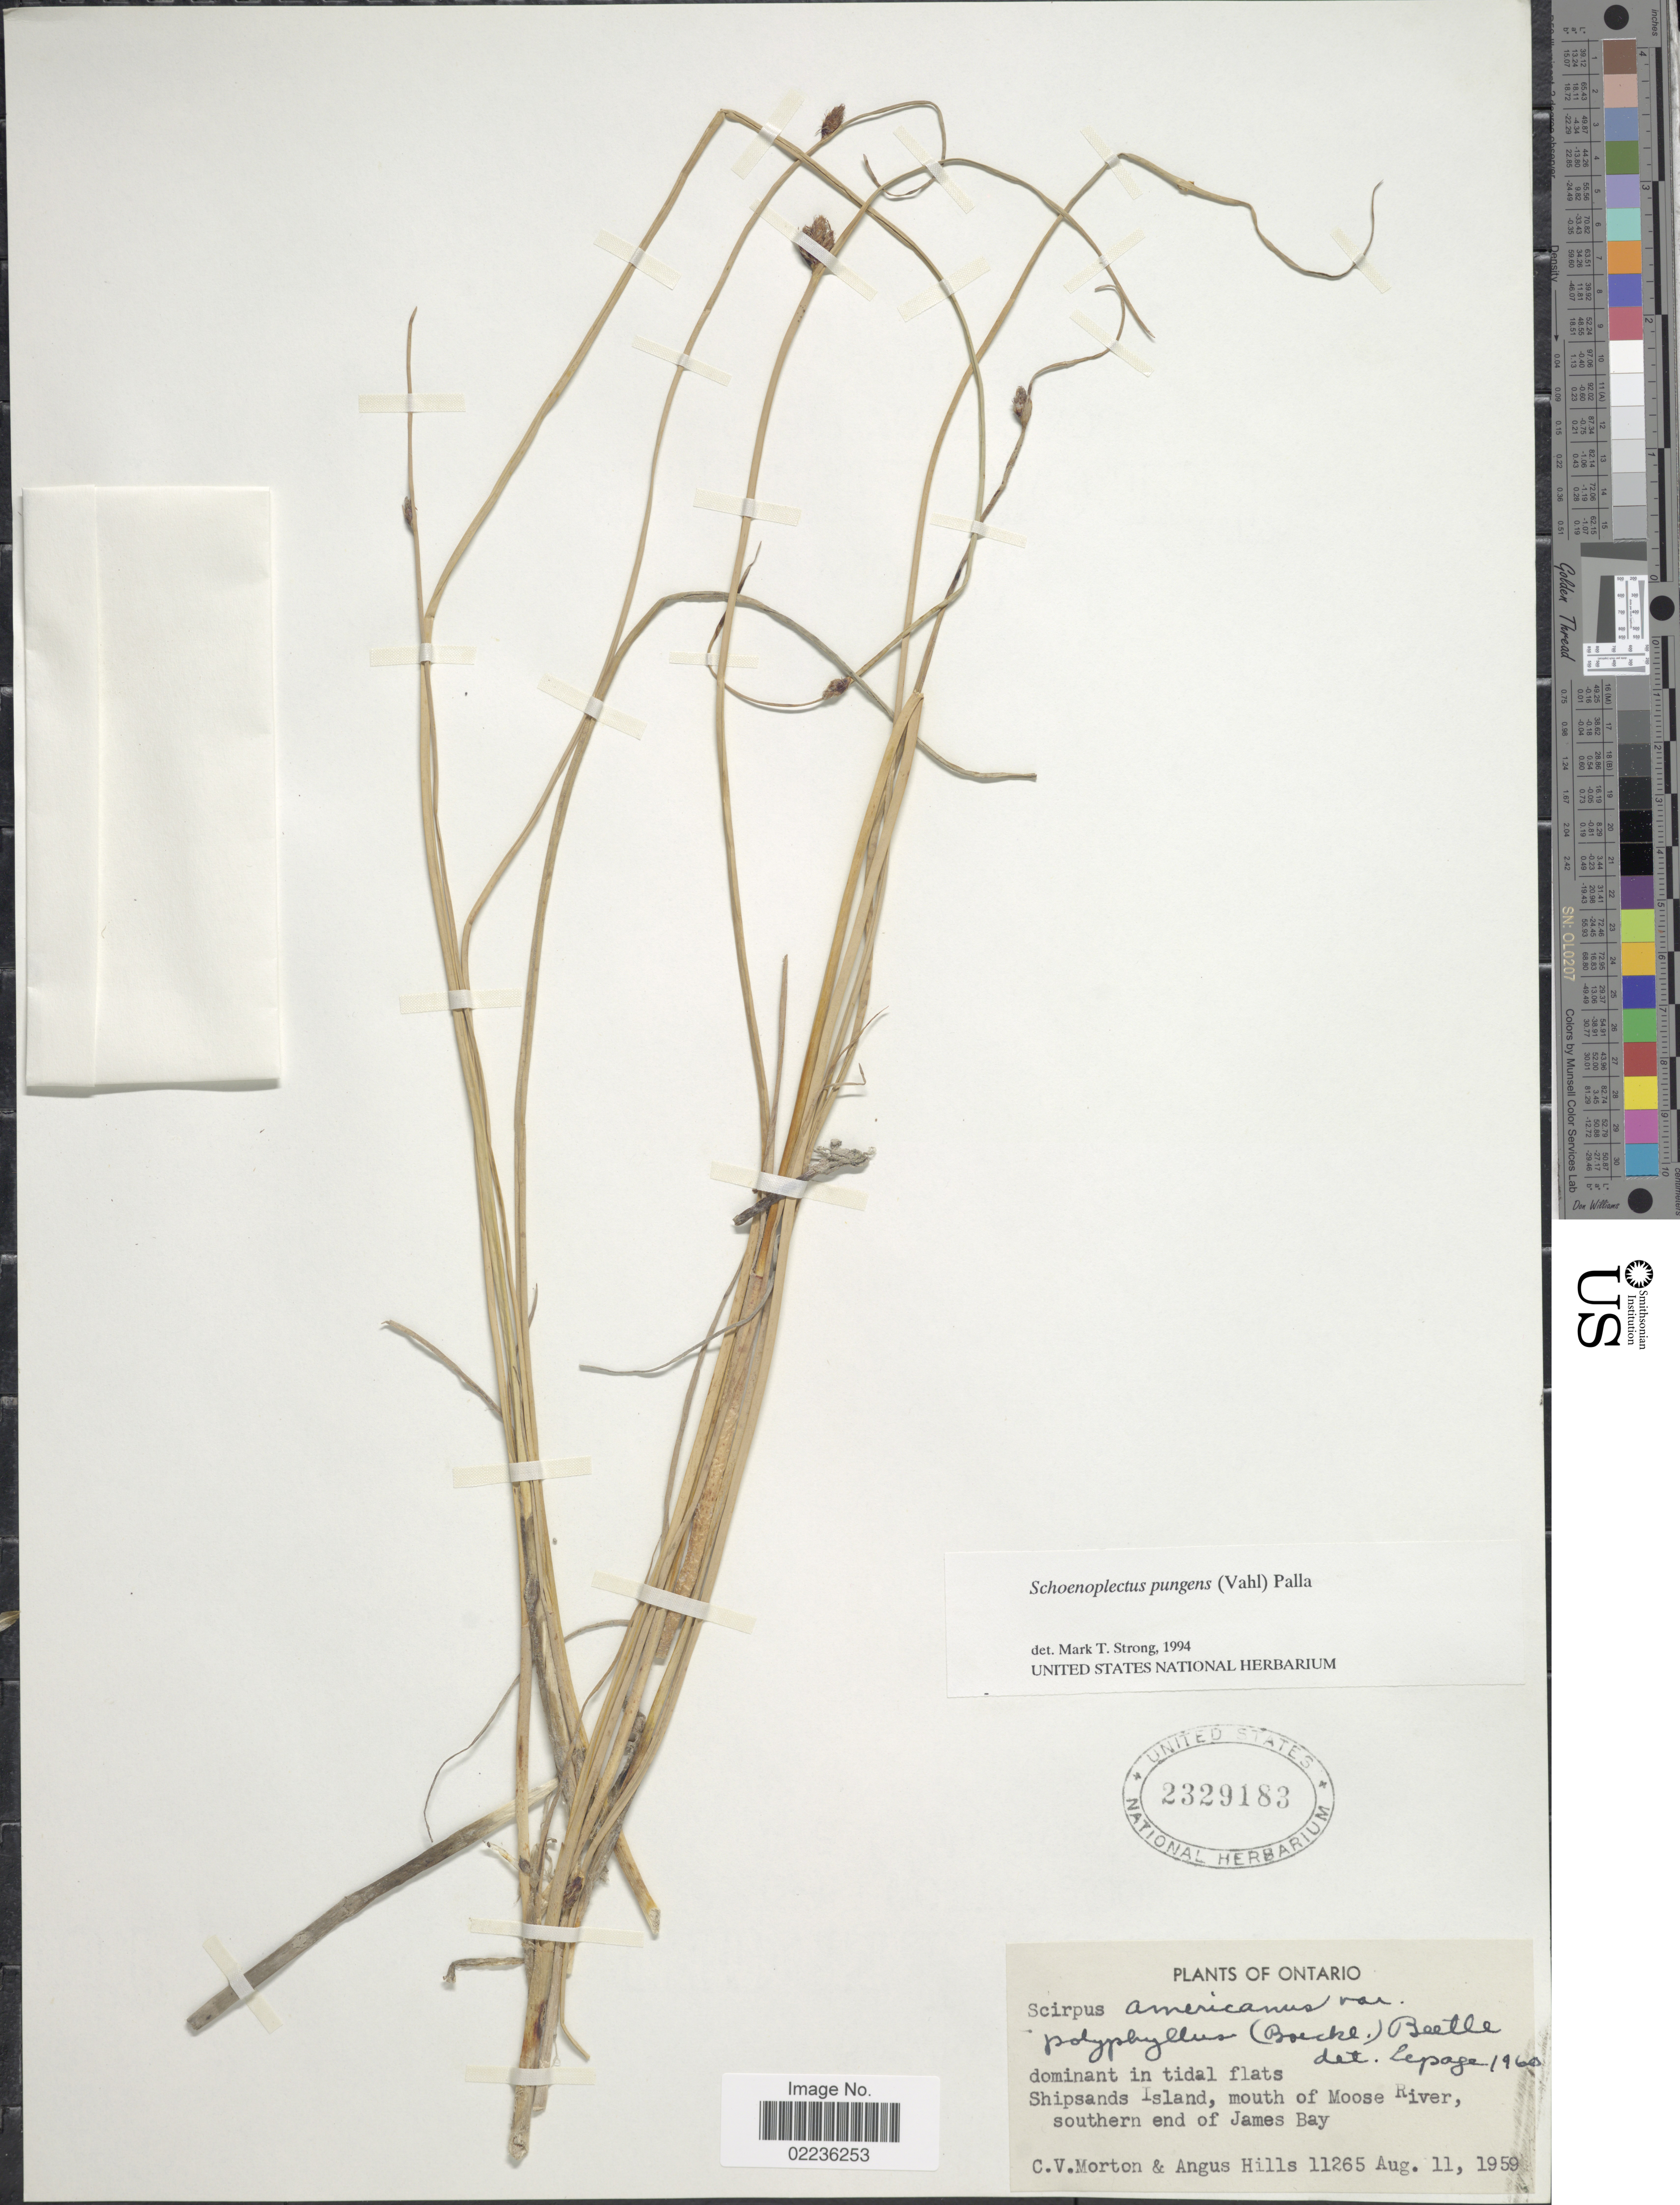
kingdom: Plantae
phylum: Tracheophyta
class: Liliopsida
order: Poales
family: Cyperaceae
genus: Schoenoplectus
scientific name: Schoenoplectus pungens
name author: (Vahl) Palla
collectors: C. V. Morton & A. Hills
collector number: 11265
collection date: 1959-08-11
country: Canada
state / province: Ontario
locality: Shipsands Islands, mouth of Moose River, southern end of James Bay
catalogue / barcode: US 2329183